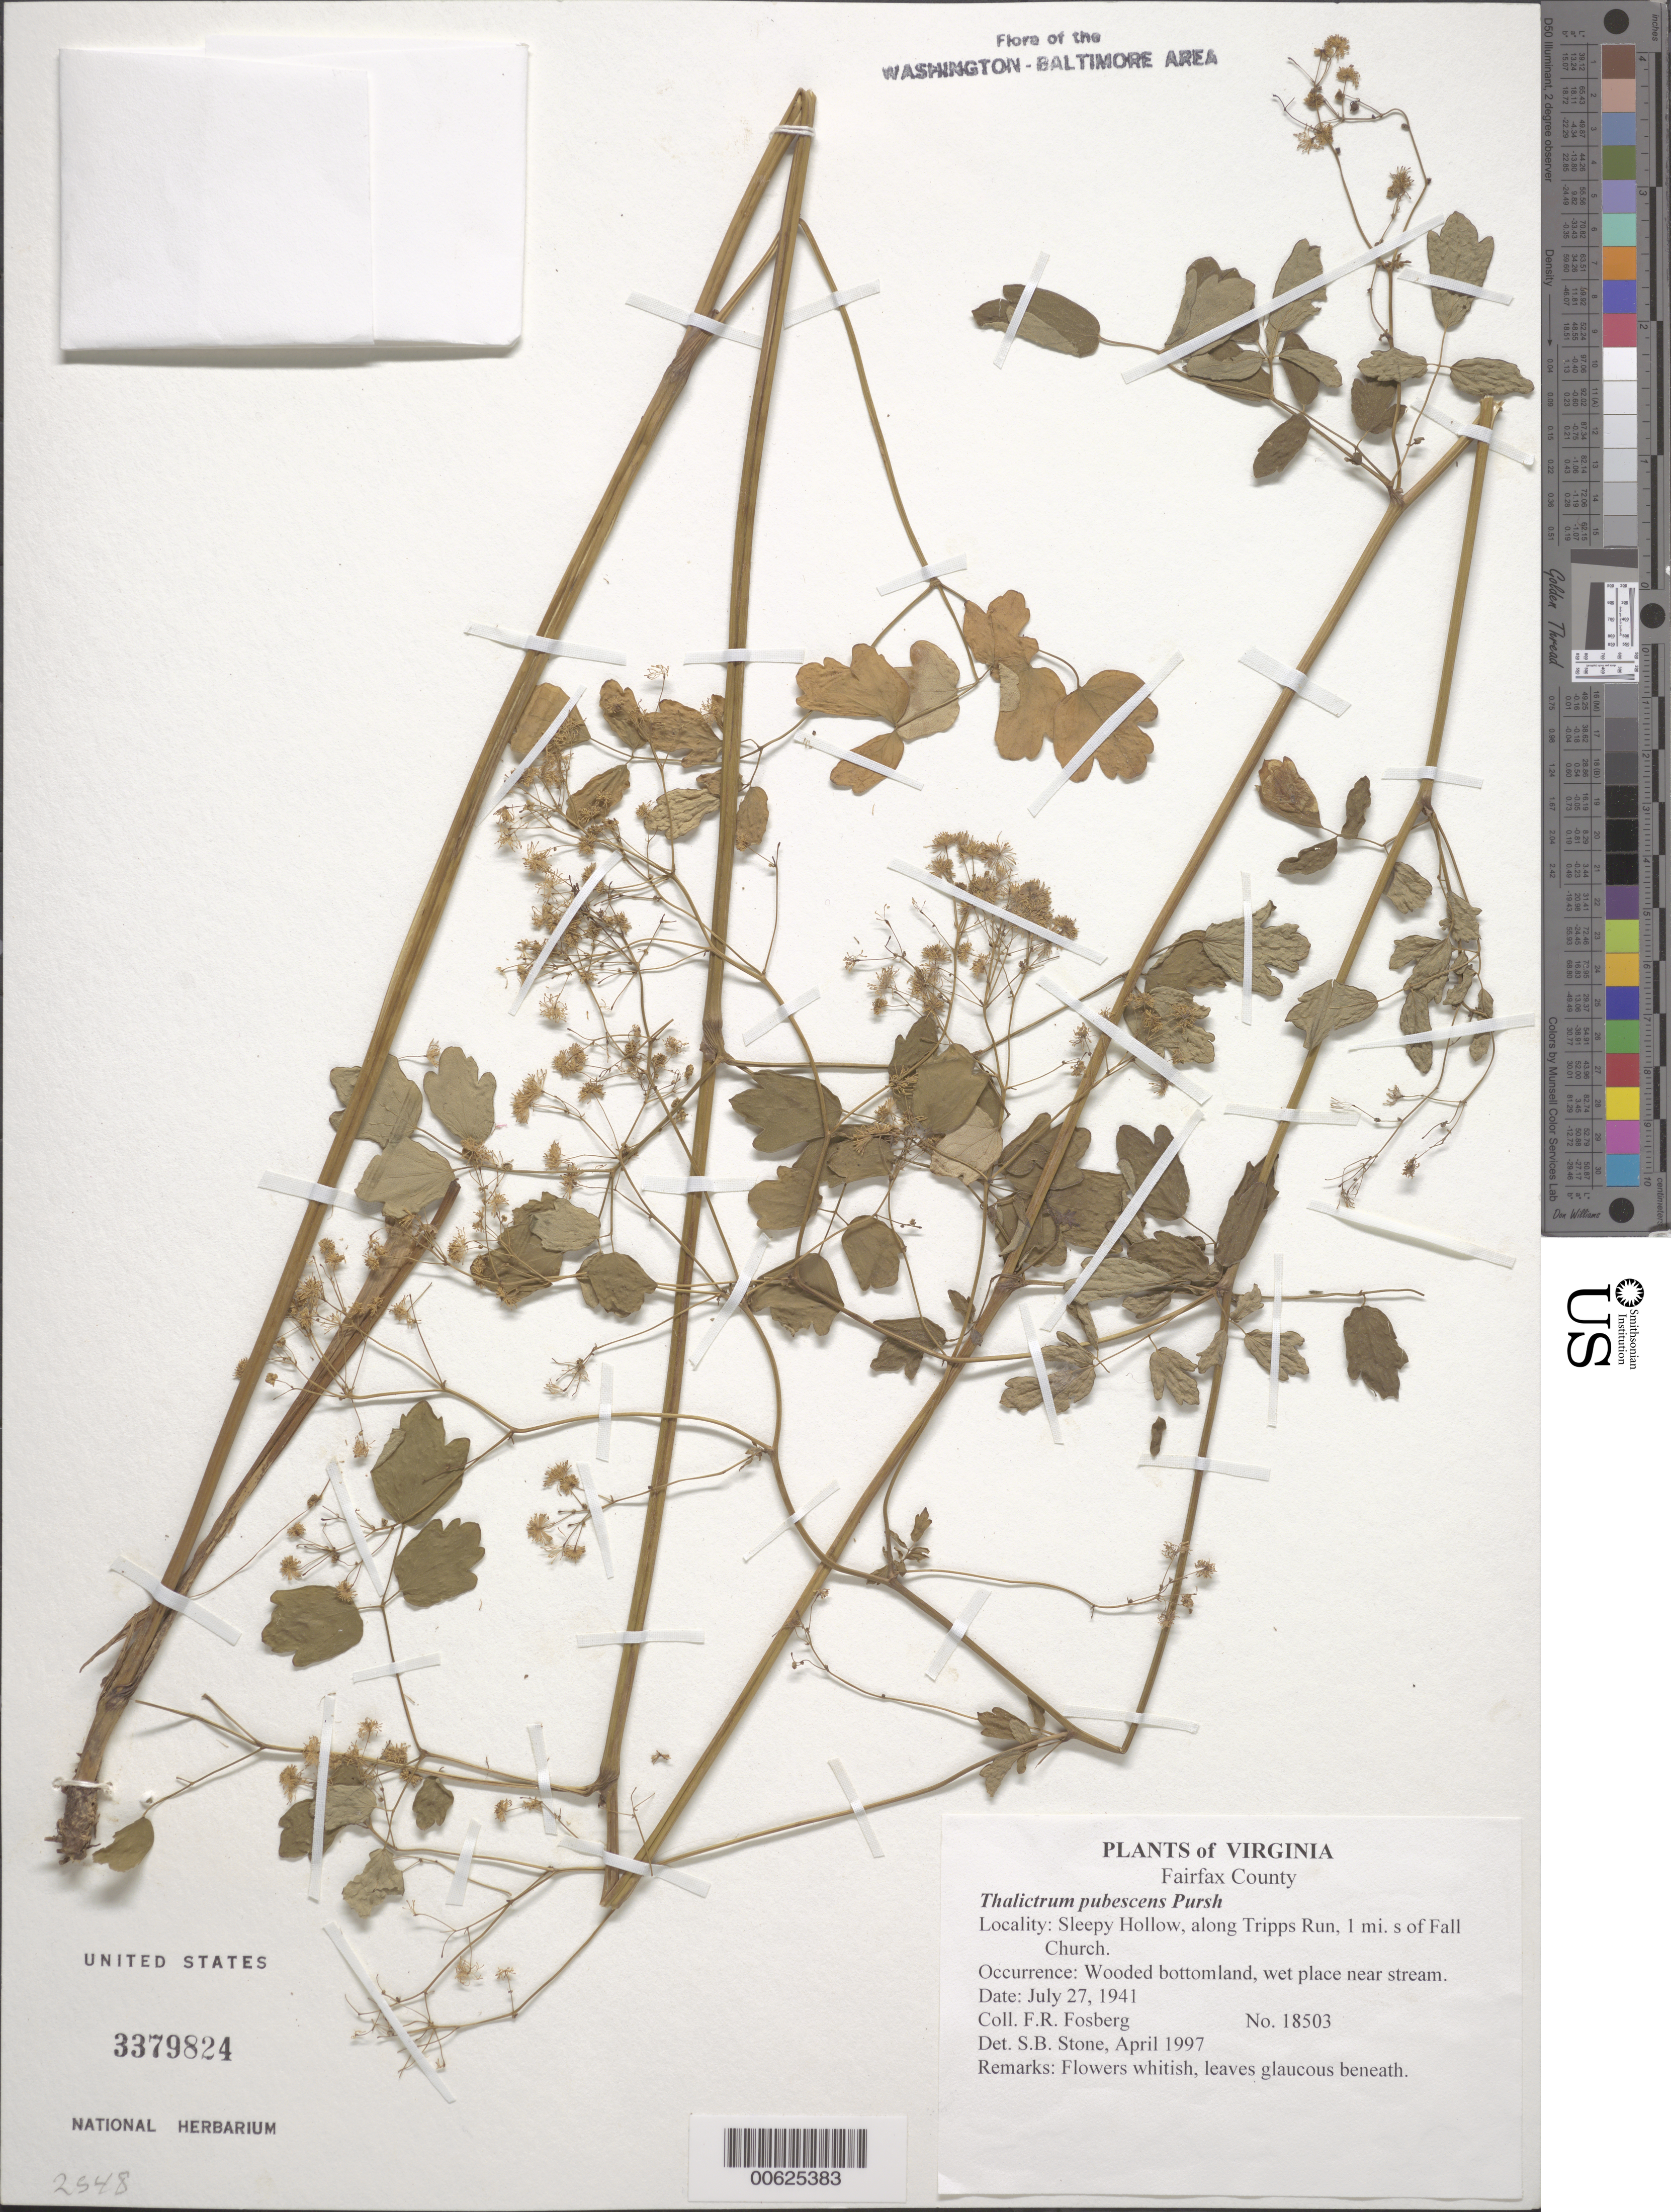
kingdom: Plantae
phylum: Tracheophyta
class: Magnoliopsida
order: Ranunculales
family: Ranunculaceae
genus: Thalictrum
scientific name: Thalictrum pubescens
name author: Pursh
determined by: Stone, S. B.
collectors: F. R. Fosberg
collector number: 18503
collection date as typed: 27 Jul 1941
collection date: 1941-07-27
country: United States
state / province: Virginia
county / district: Fairfax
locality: Sleepy Hollow, along Tripps Run, 1 mi. S of Falls Church.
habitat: Wooded bottomland, wet place near stream.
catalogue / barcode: US 3379824